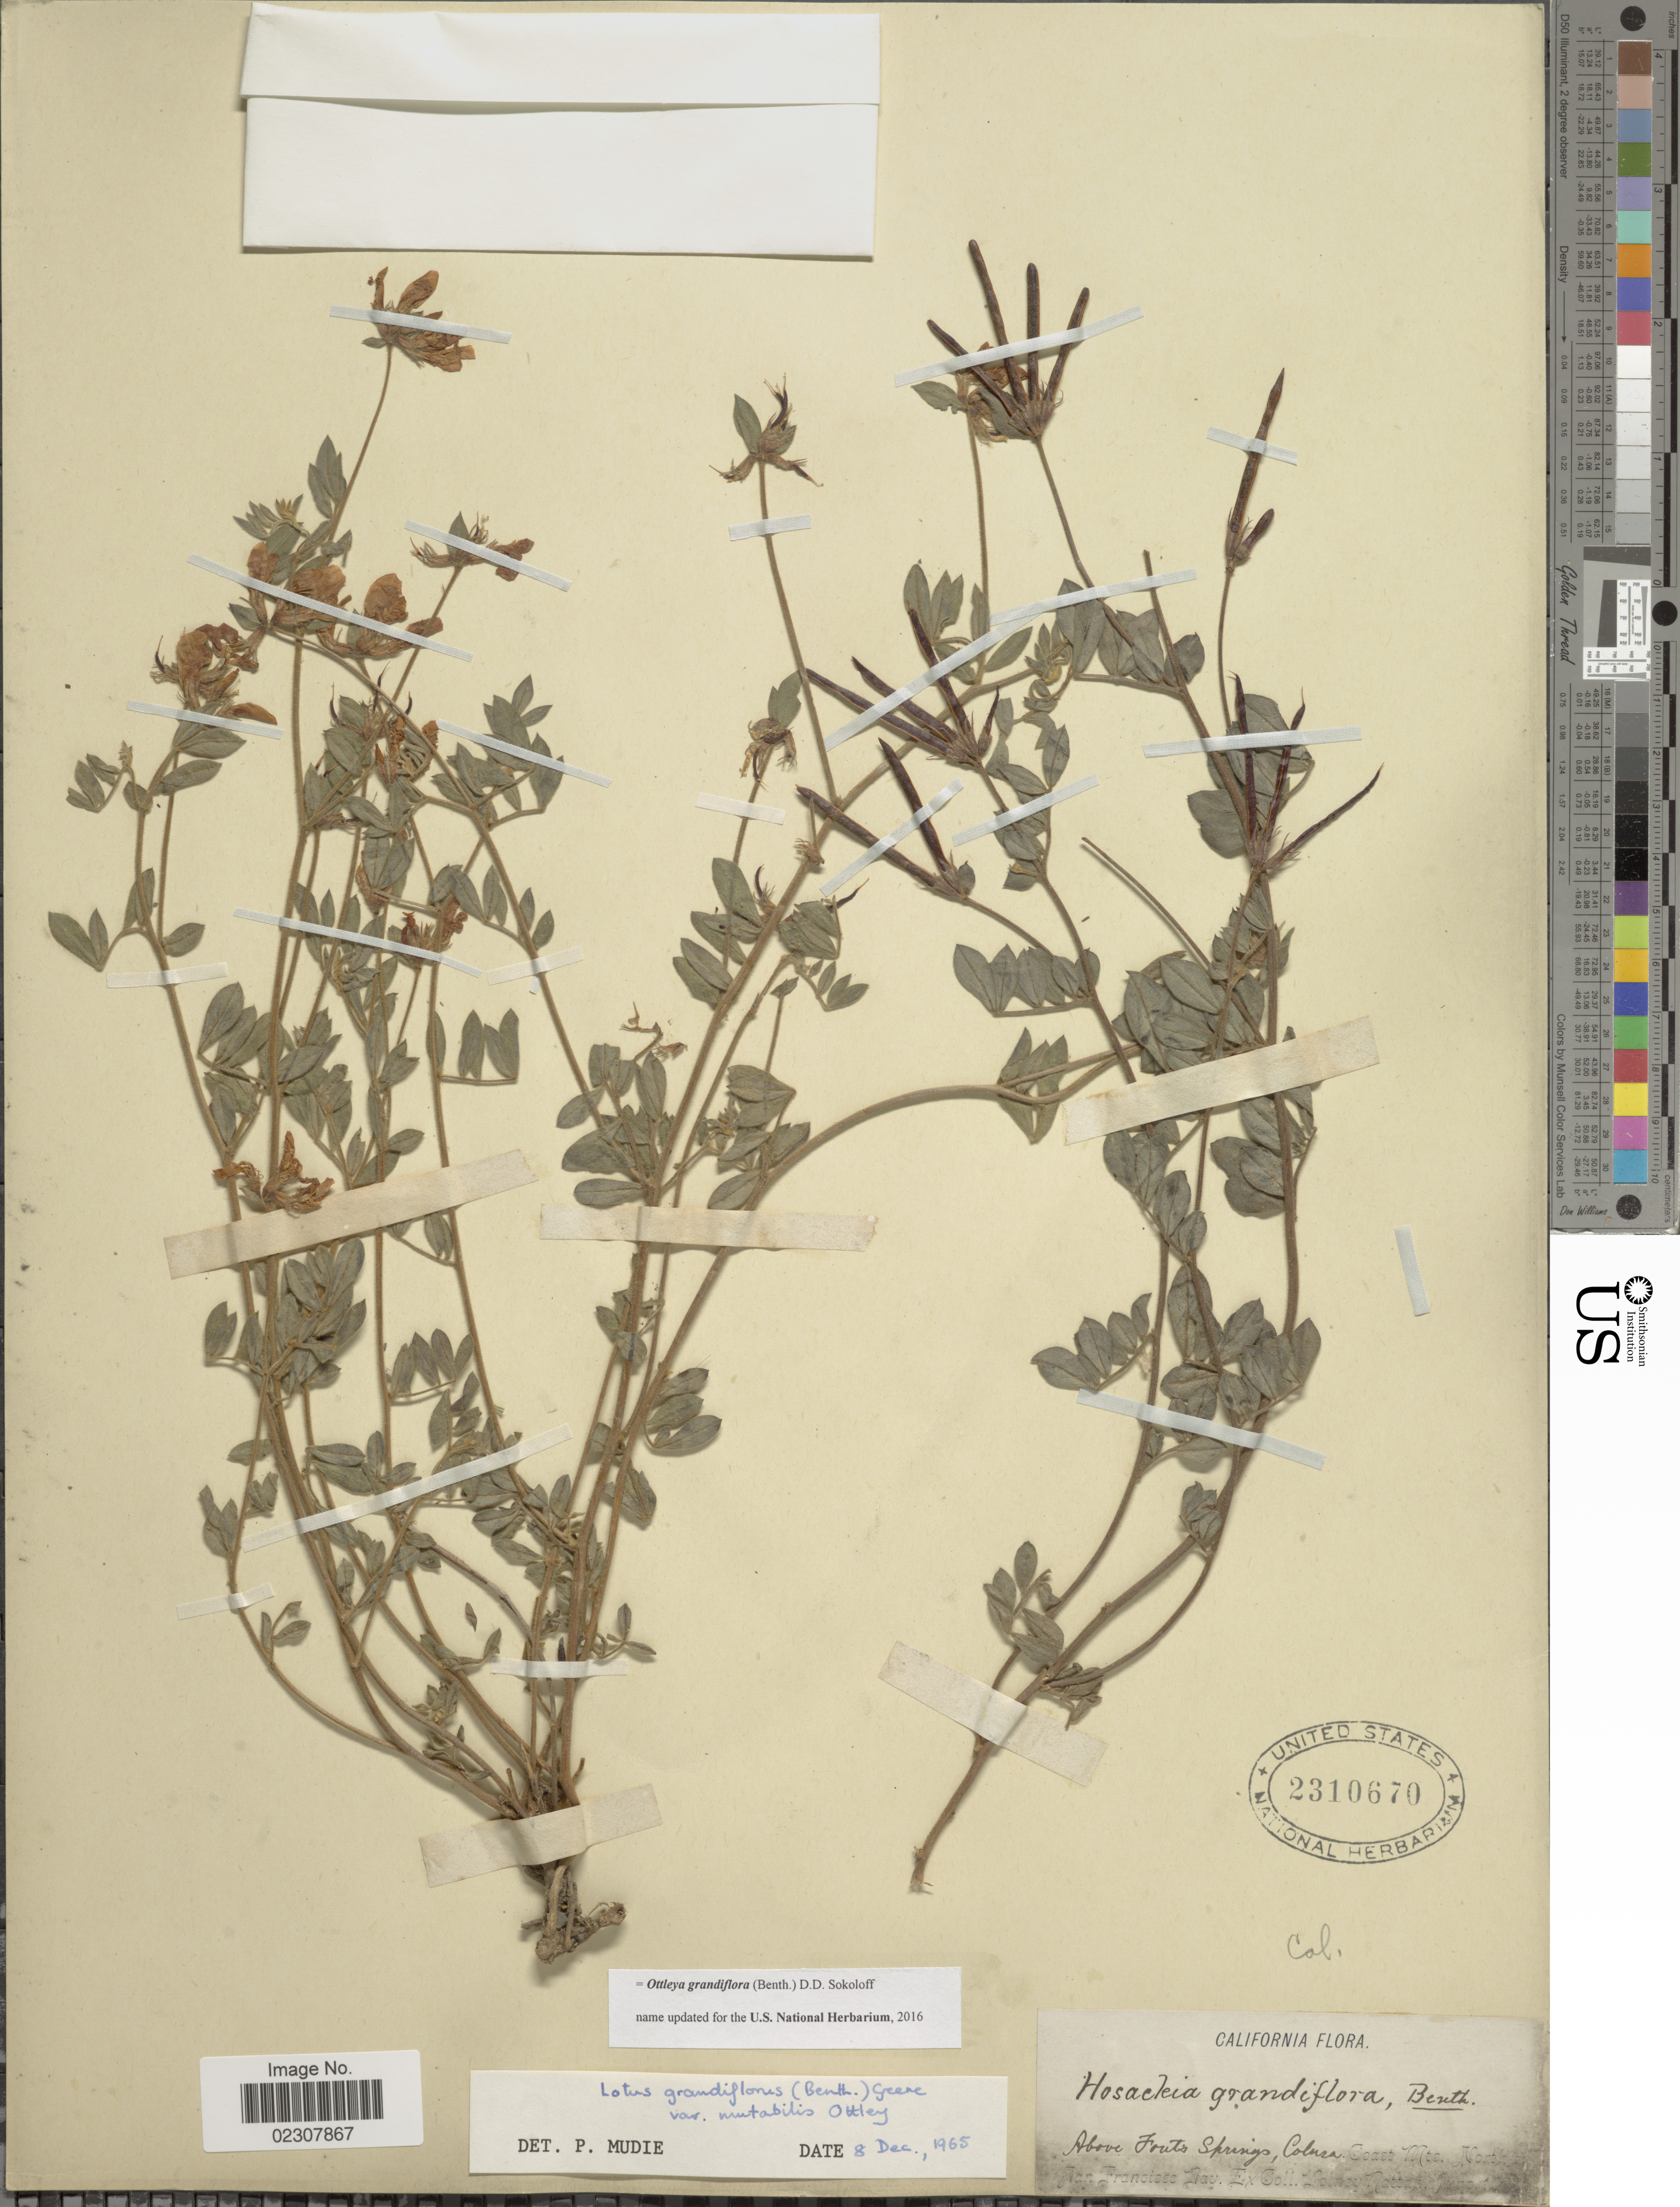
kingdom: Plantae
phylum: Tracheophyta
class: Magnoliopsida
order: Fabales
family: Fabaceae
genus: Ottleya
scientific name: Ottleya grandiflora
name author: (Benth.) D.D. Sokoloff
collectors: V. Rattan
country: United States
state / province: California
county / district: San Francisco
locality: Above Fonts Springs, Colusa, Coast Mts. Monterey, San Francisco Bay.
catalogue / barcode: US 2310670